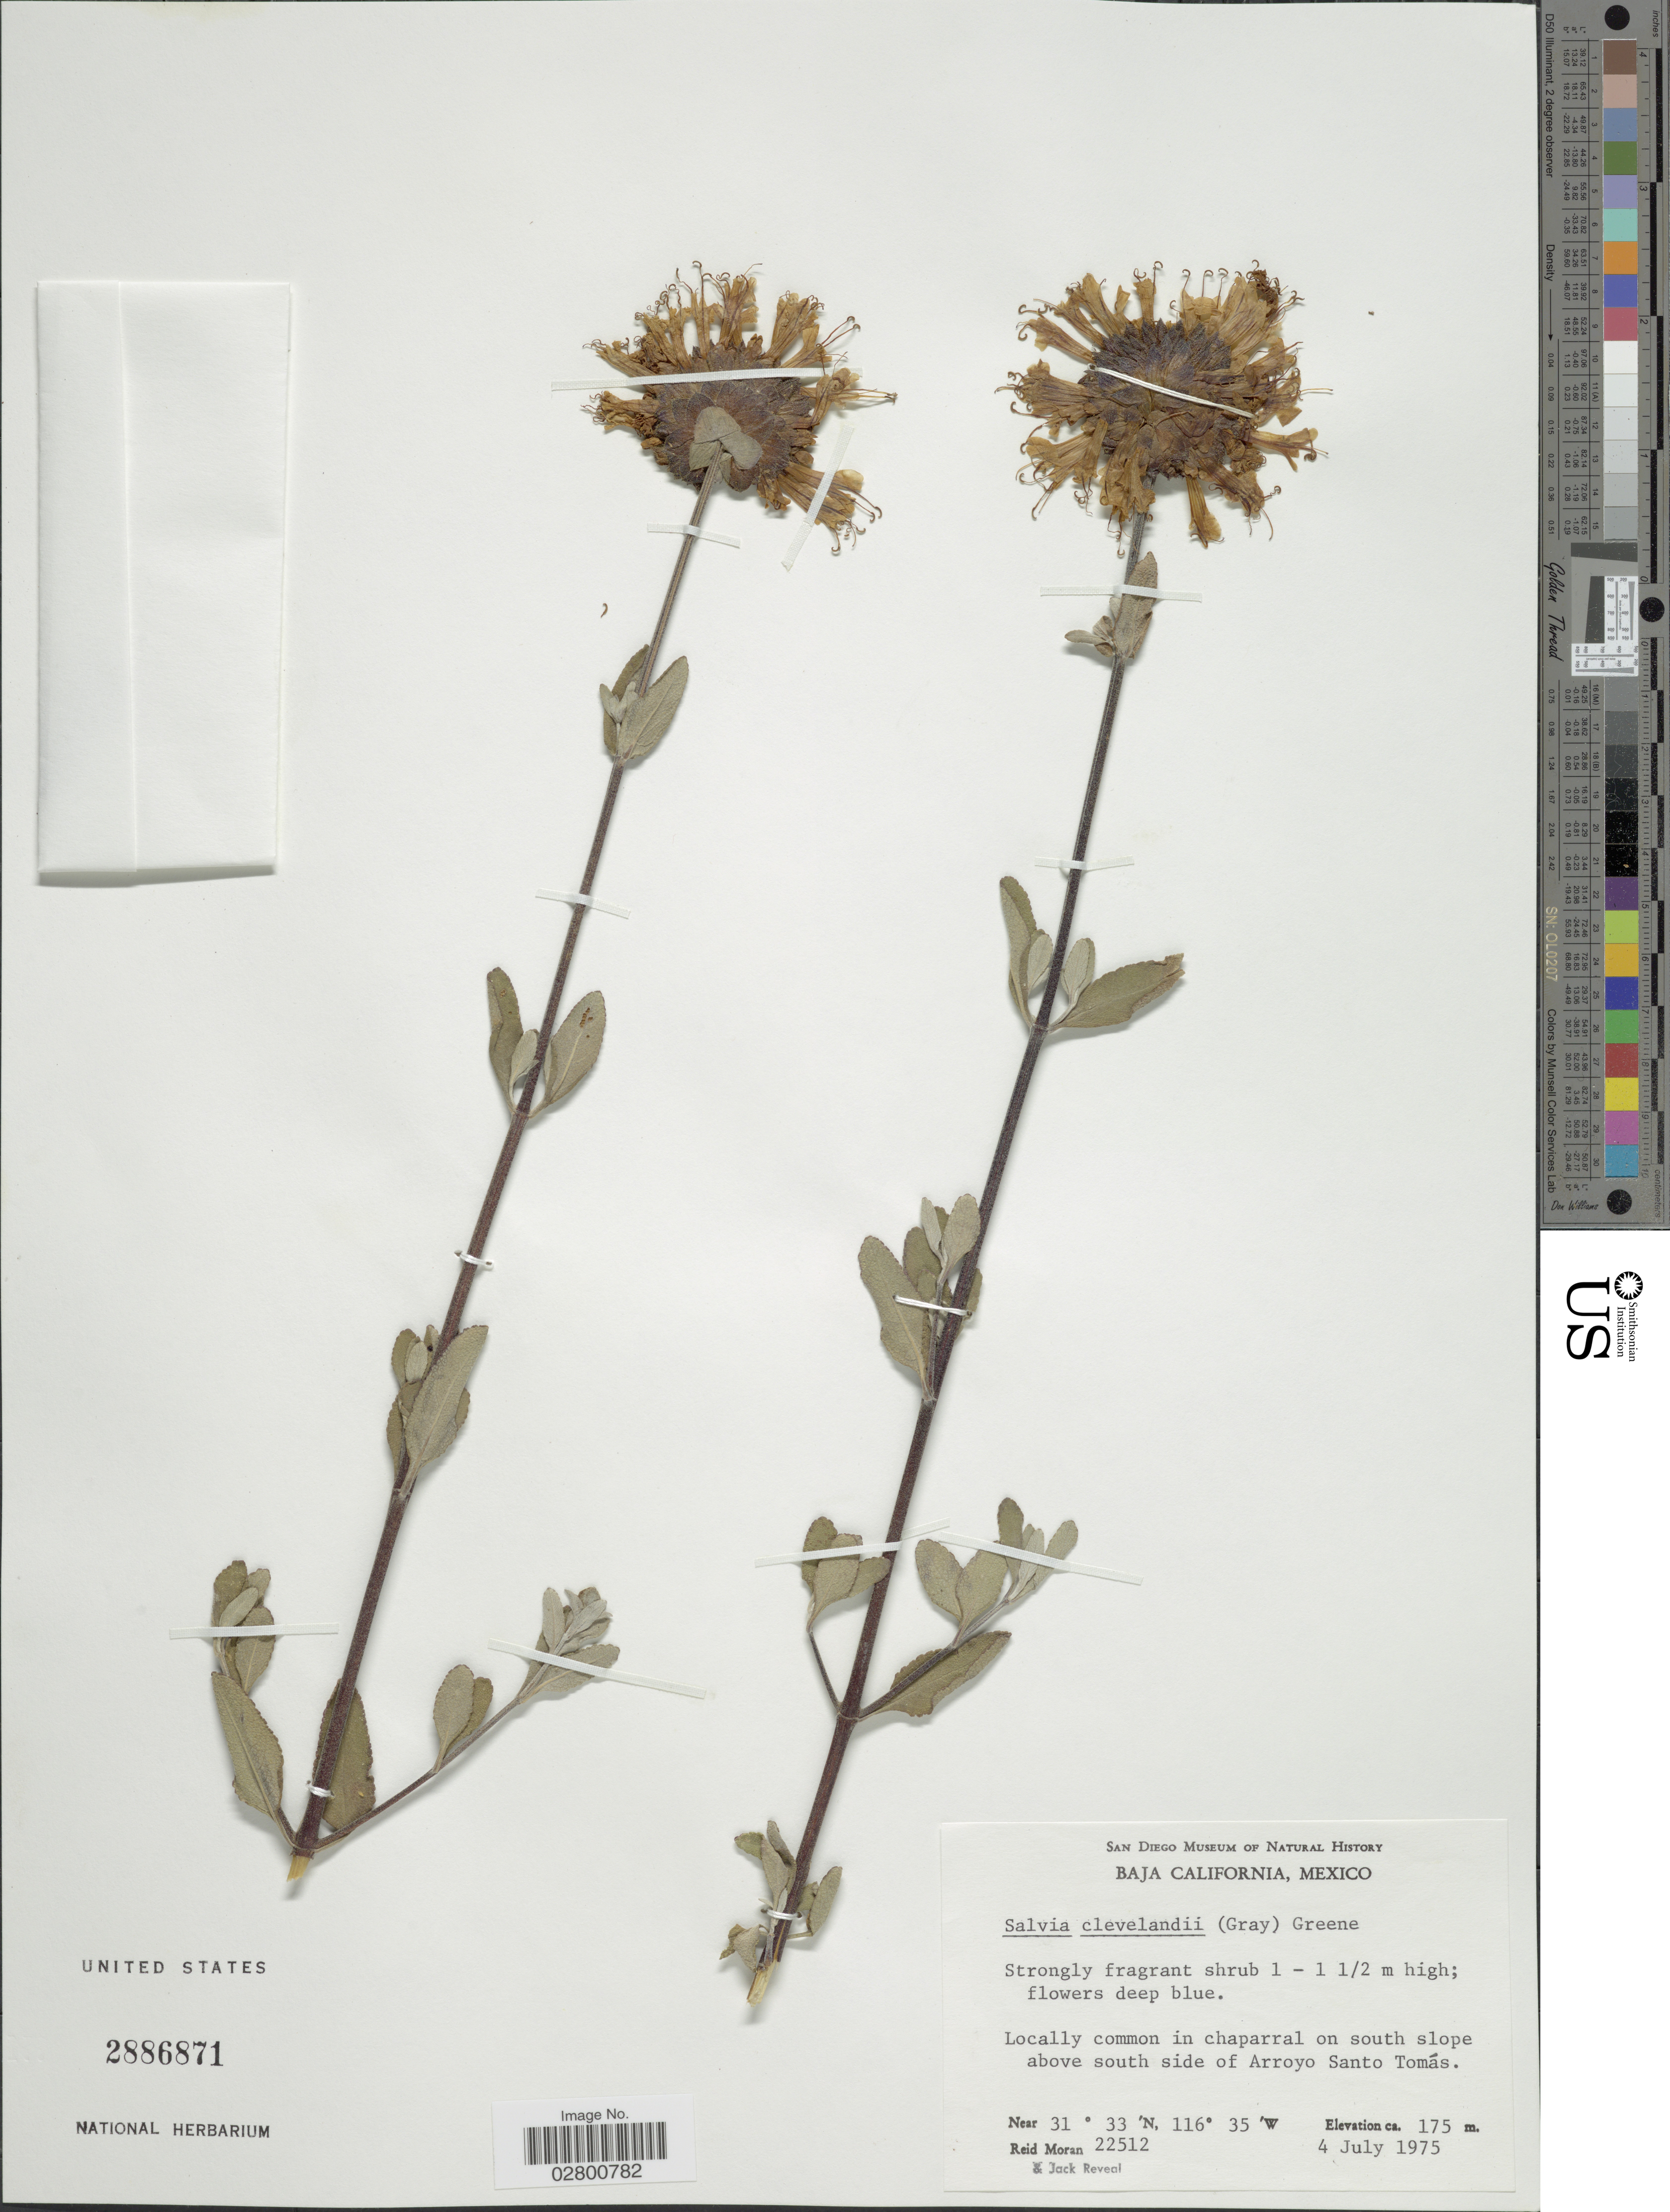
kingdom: Plantae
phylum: Tracheophyta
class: Magnoliopsida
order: Lamiales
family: Lamiaceae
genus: Salvia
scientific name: Salvia clevelandii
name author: (A. Gray) Greene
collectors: R. V. Moran & J. L. Reveal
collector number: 22512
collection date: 1975-07-04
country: Mexico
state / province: Baja California Norte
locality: On south slope above south side of Arroyo Santo Tomás.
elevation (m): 175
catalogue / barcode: US 2886871